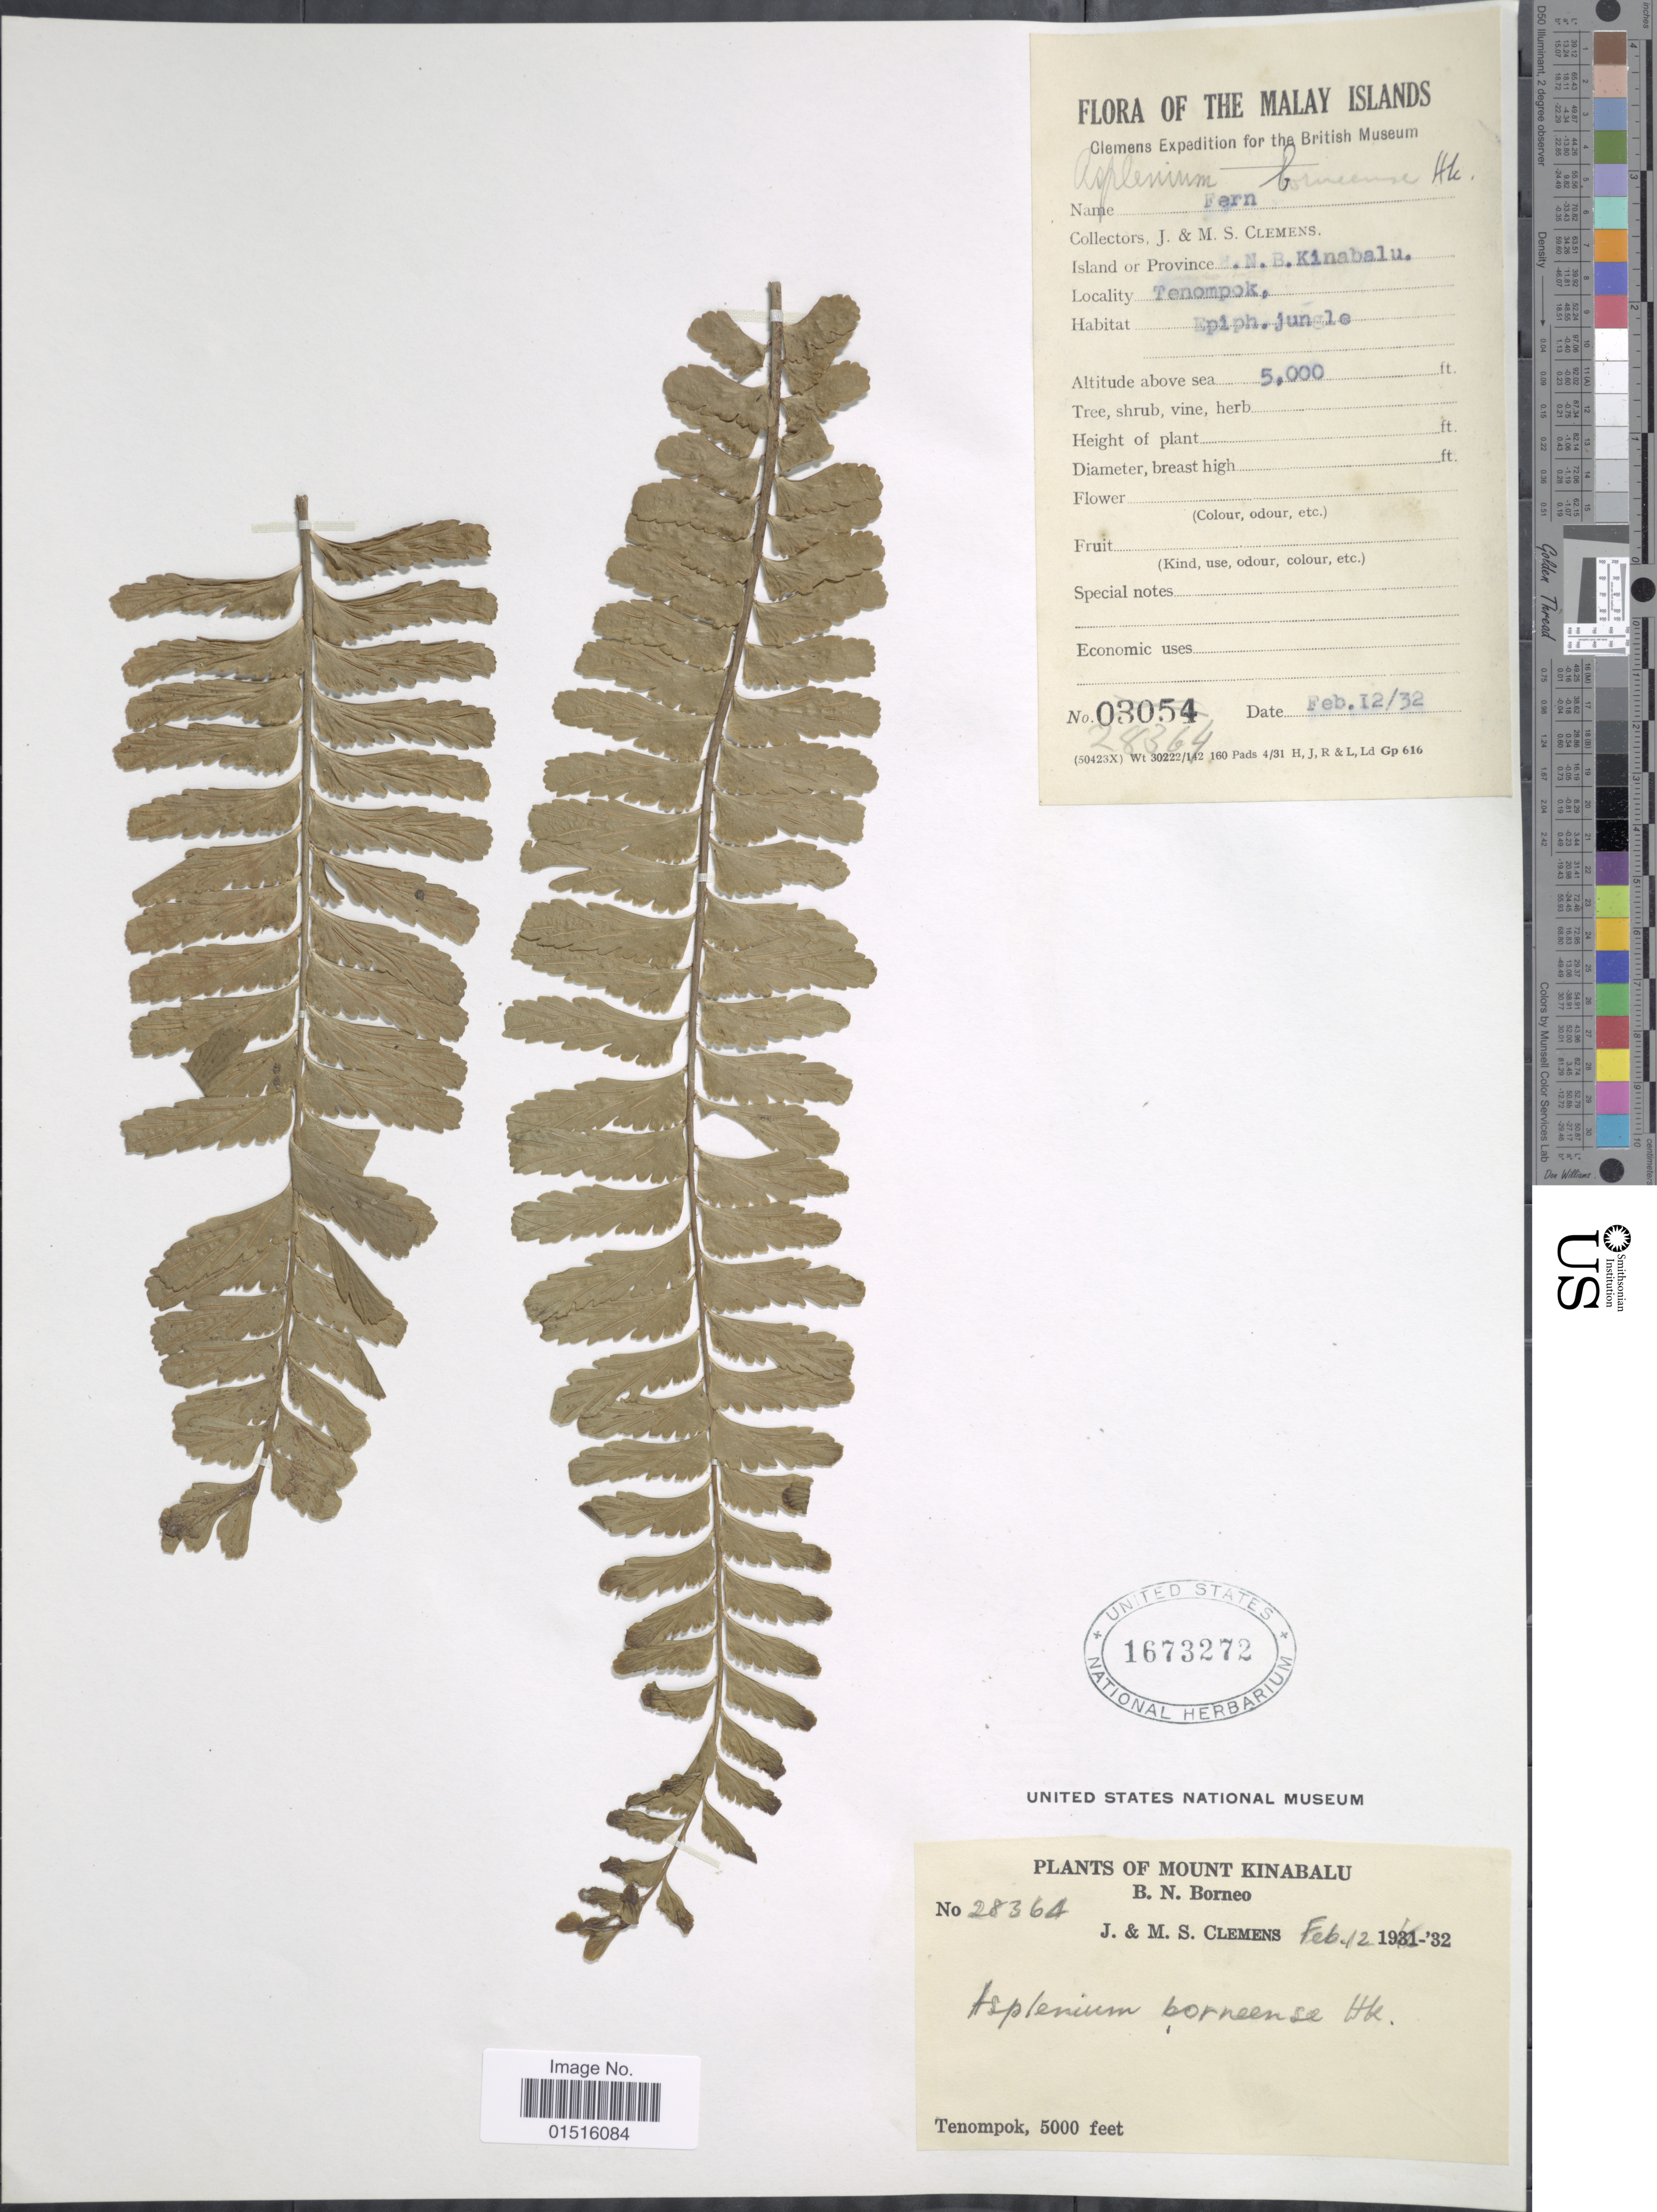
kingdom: Plantae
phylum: Tracheophyta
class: Polypodiopsida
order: Polypodiales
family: Aspleniaceae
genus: Asplenium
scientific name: Asplenium borneense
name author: Hook.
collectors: J. Clemens & M. S. Clemens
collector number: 28364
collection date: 1932-02-12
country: Malaysia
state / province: Sabah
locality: Mount Kinabalu, B. N. Borneo, Tenompok. The Malay Islands.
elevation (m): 1524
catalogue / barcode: US 1673272